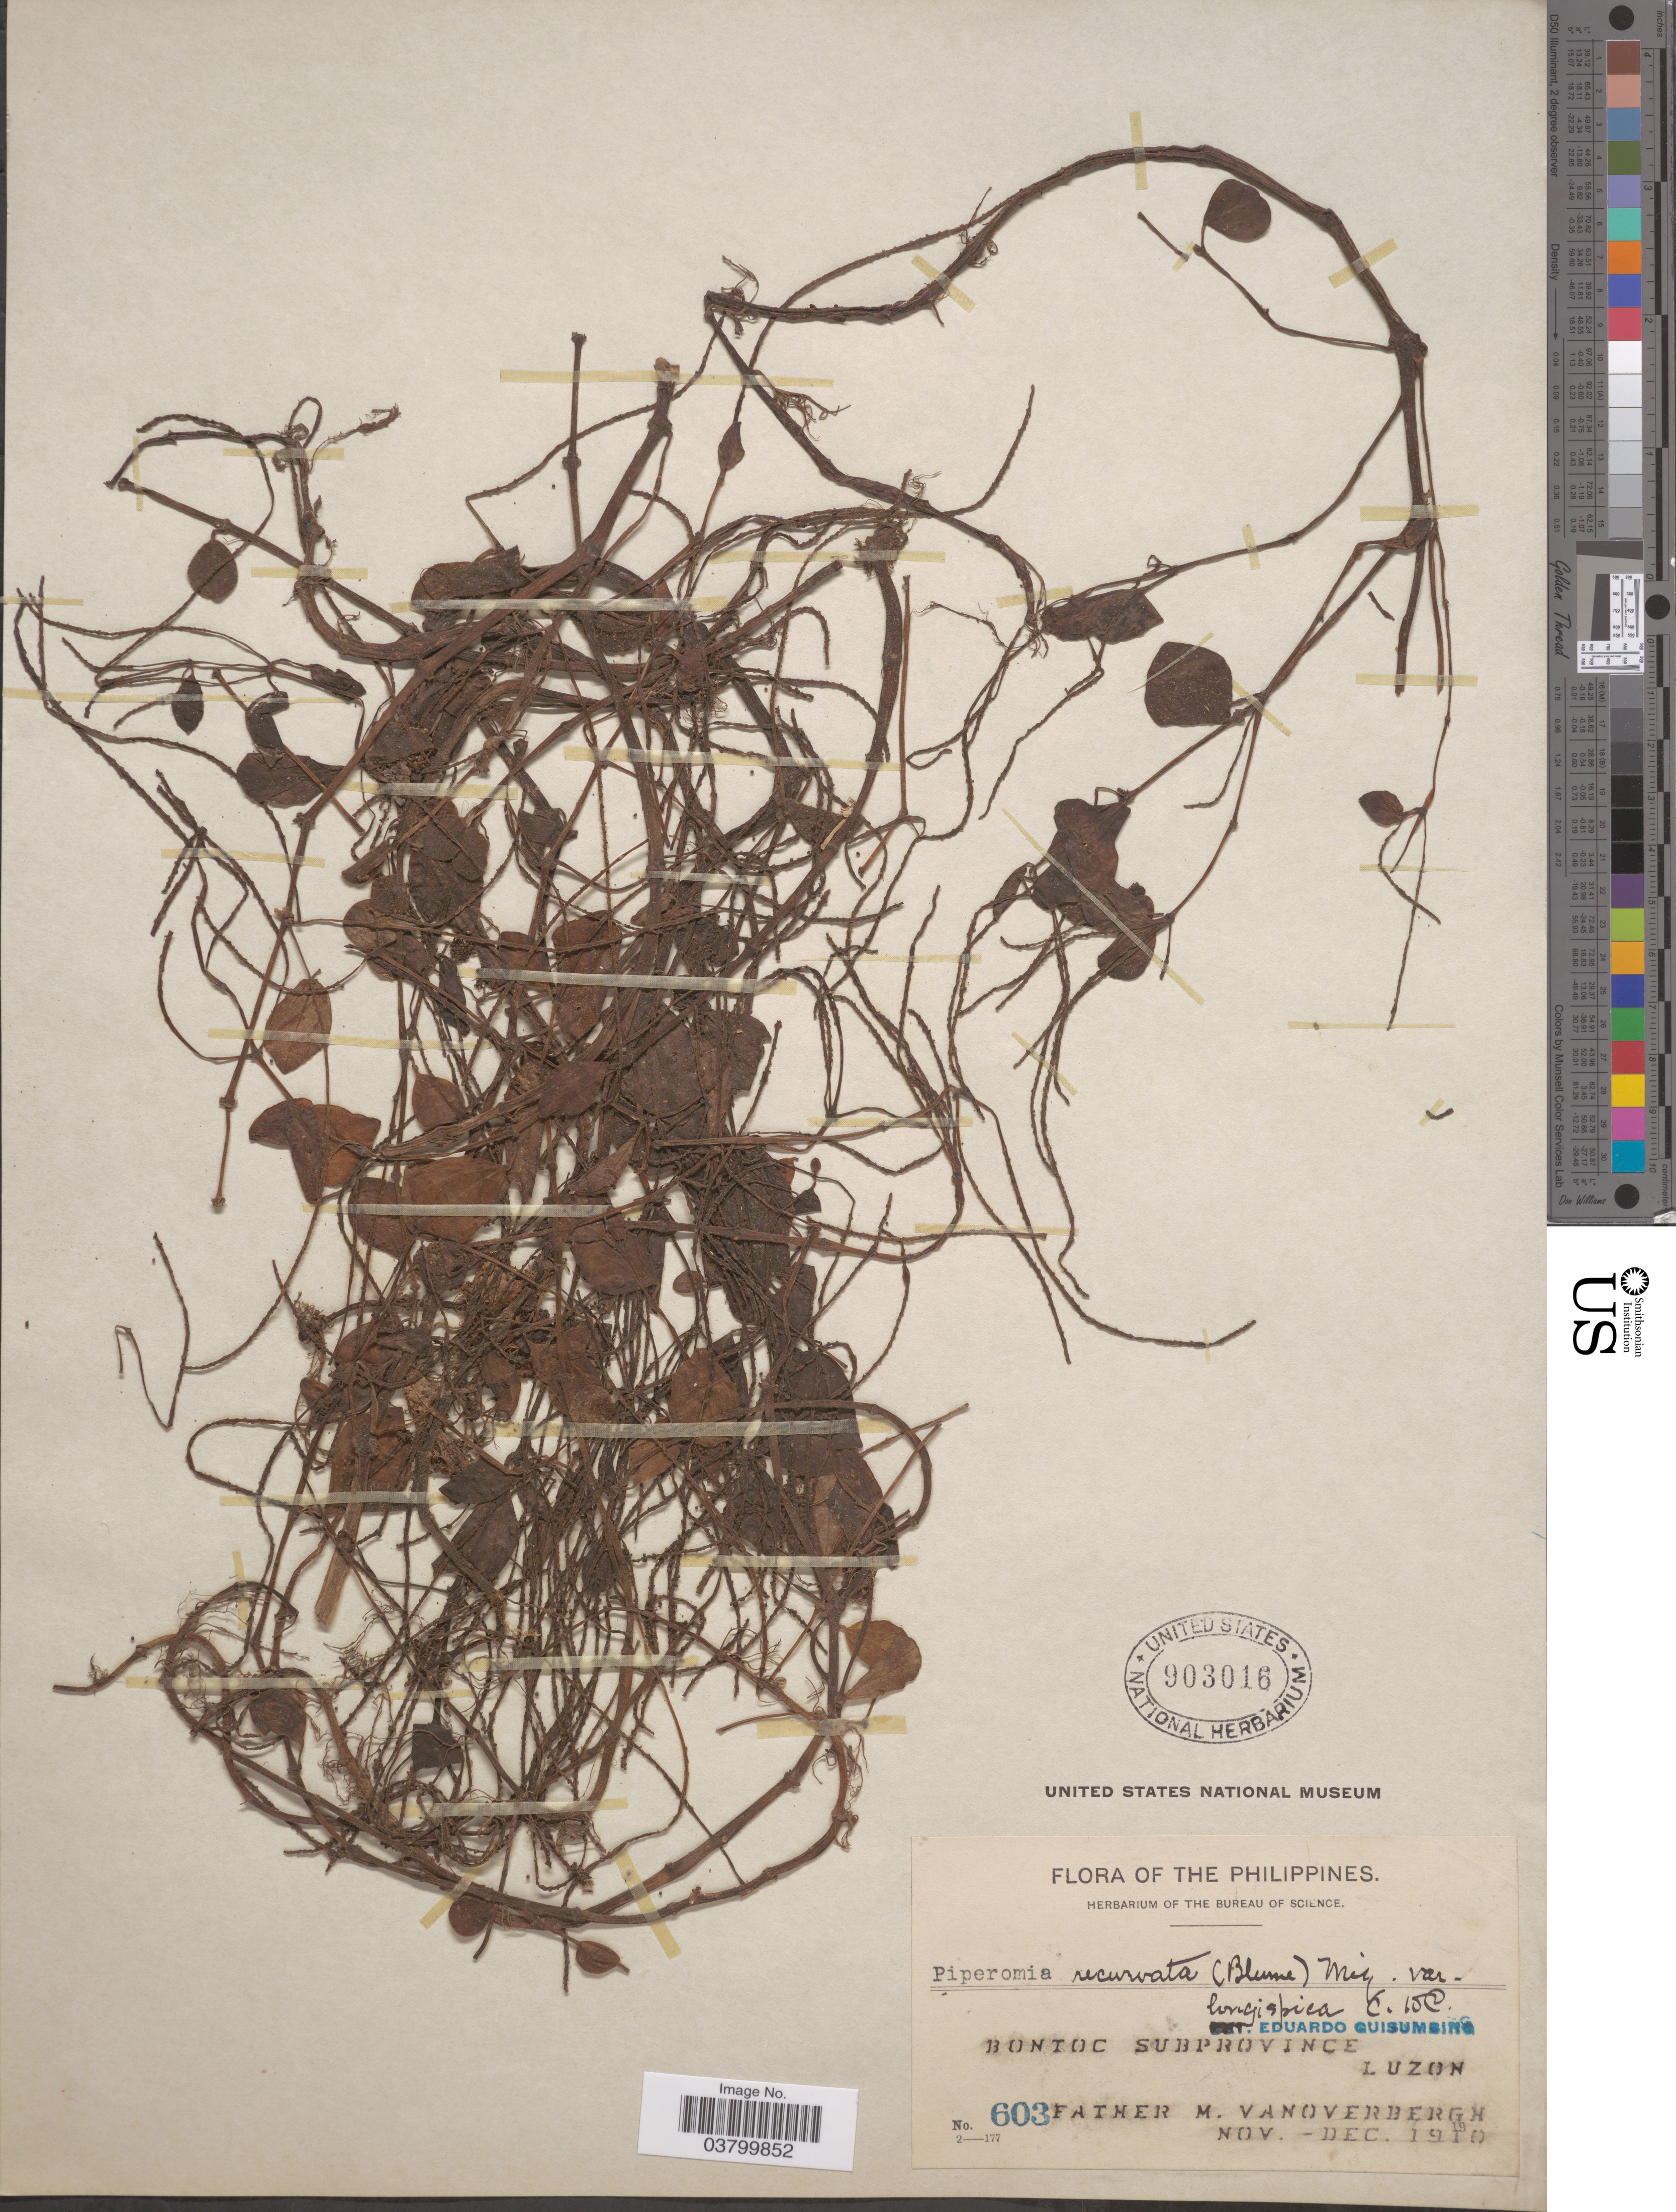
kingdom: Plantae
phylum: Tracheophyta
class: Magnoliopsida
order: Piperales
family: Piperaceae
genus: Peperomia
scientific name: Peperomia recurvata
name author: Miq.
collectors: F. Vanoverbergh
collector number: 603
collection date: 1910-11/1910-12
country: Philippines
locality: Bontoc Subprovince. Luzon.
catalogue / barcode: US 903016